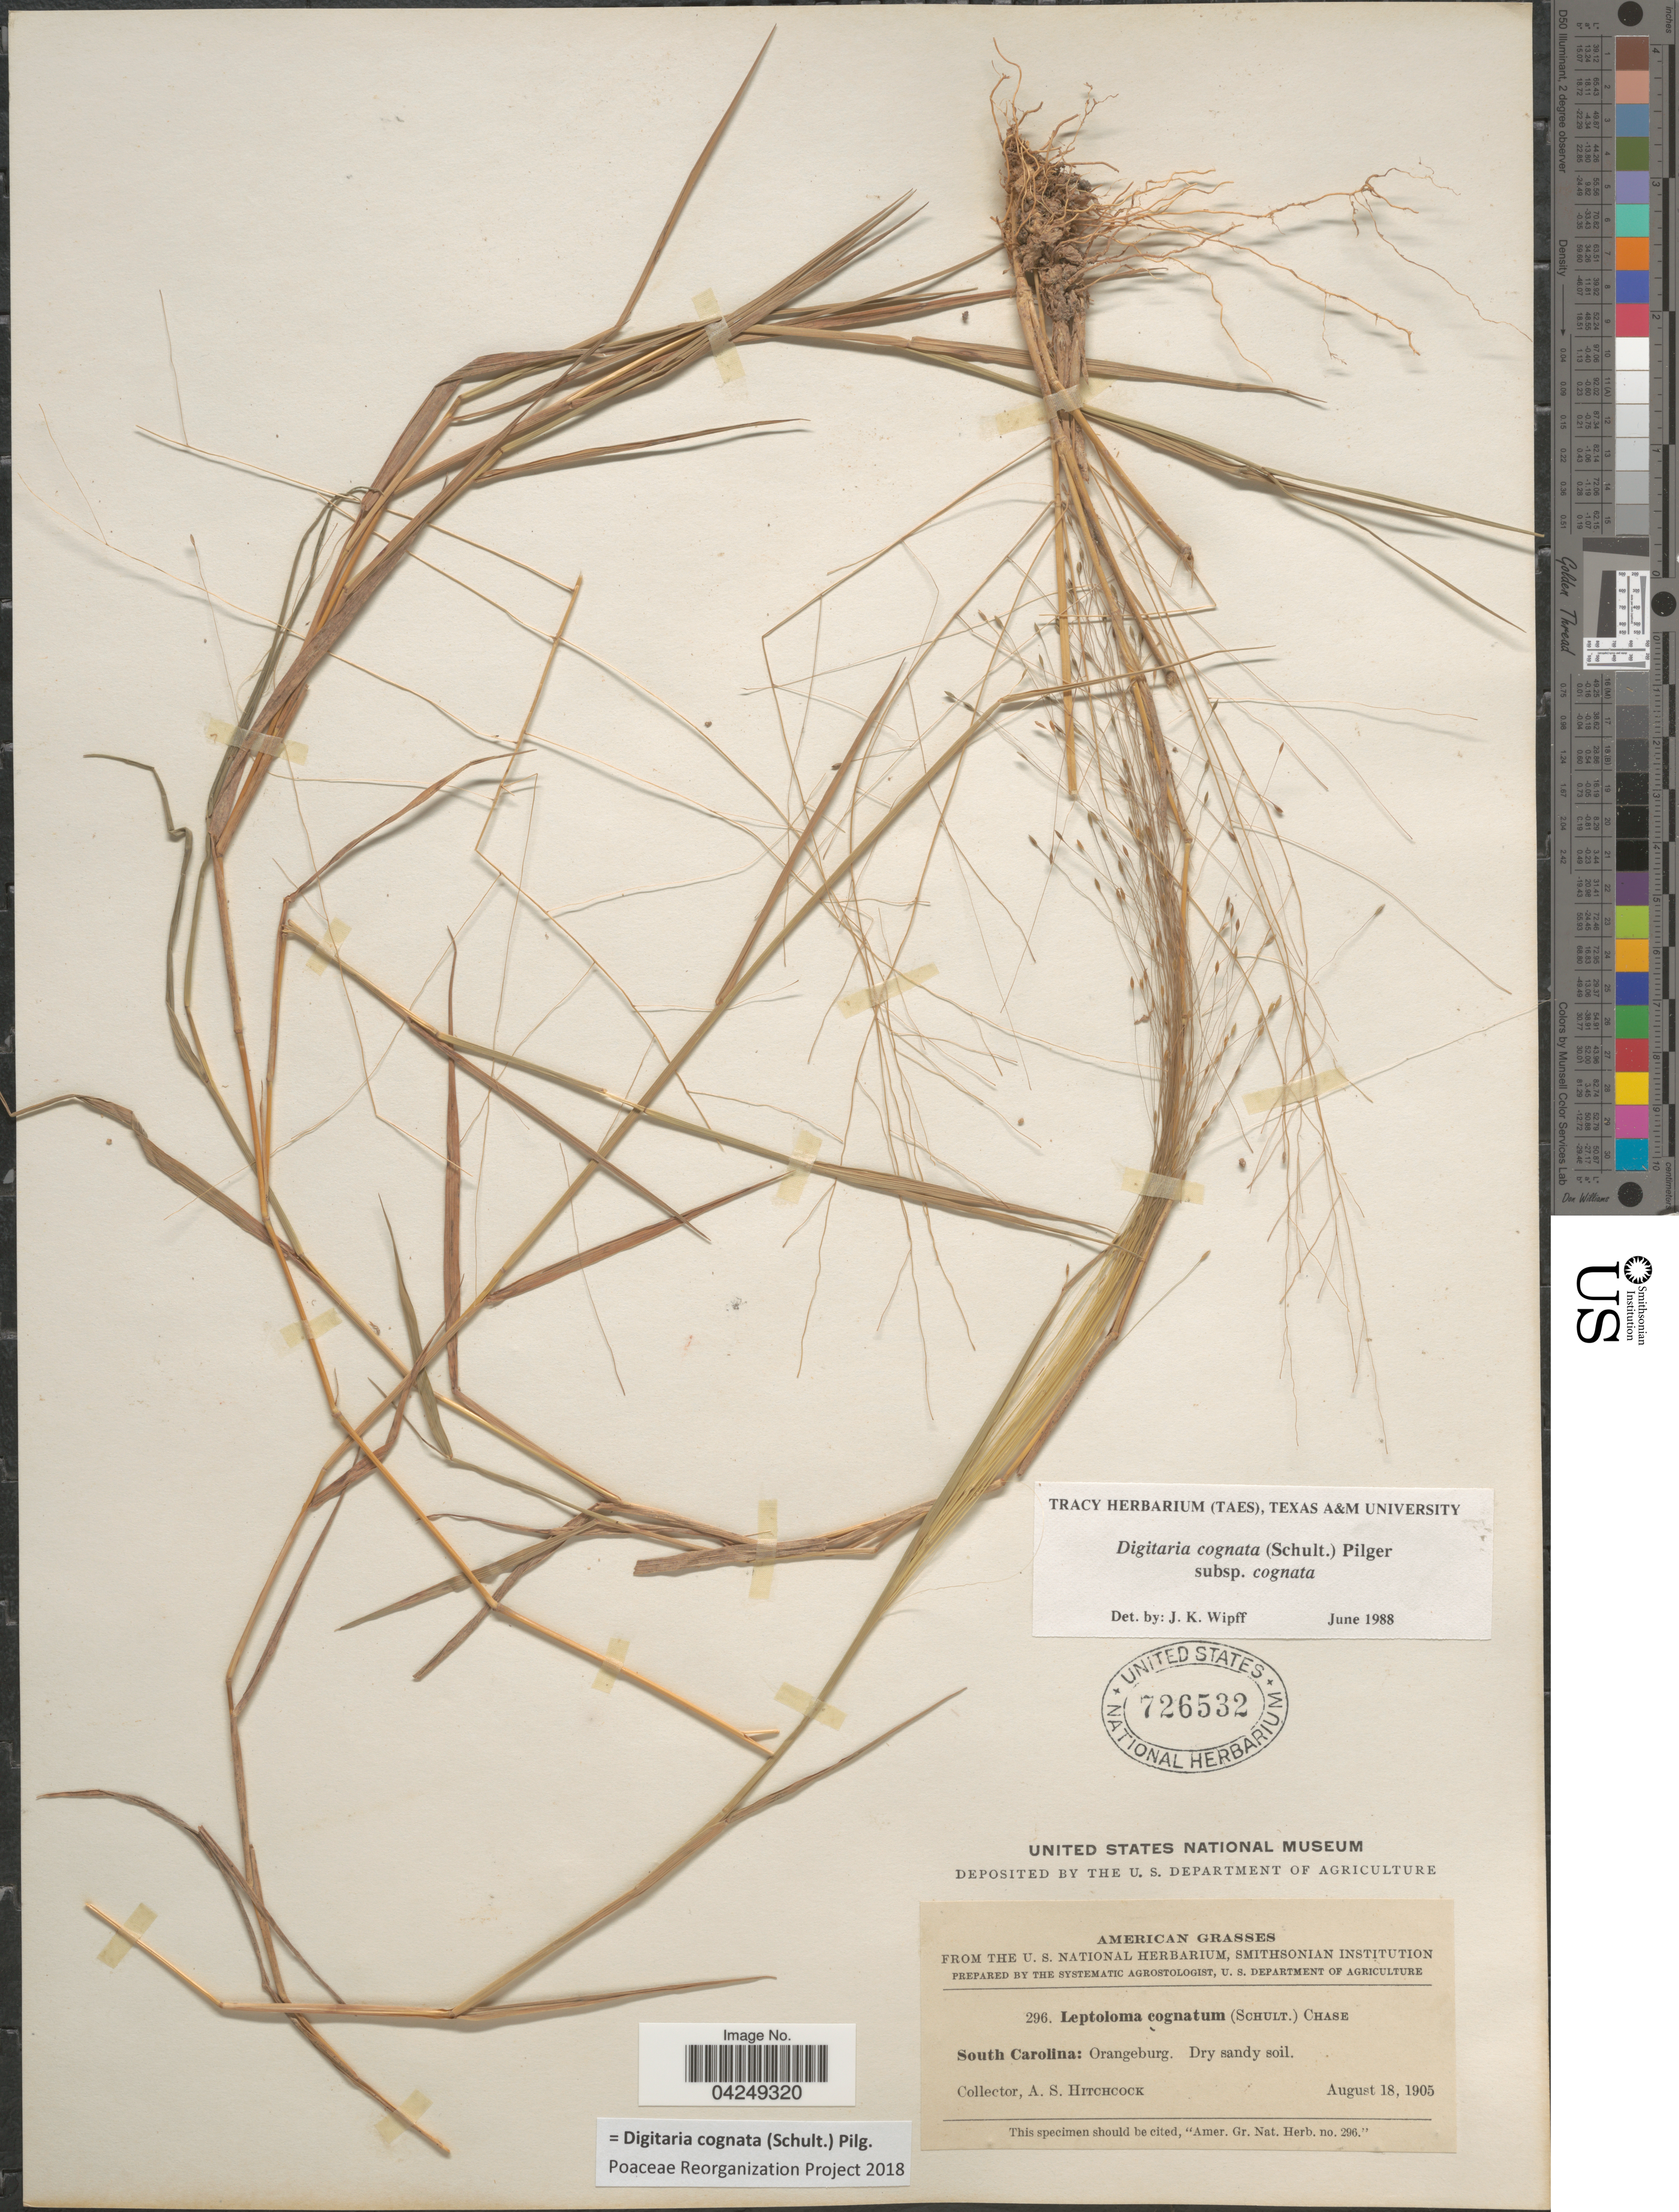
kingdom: Plantae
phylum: Tracheophyta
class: Liliopsida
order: Poales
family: Poaceae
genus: Digitaria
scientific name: Digitaria cognata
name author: (Scult.) Pilg.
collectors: A. S. Hitchcock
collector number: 296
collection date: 1905-08-18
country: United States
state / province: South Carolina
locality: Orangeburg.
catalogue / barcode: US 726532